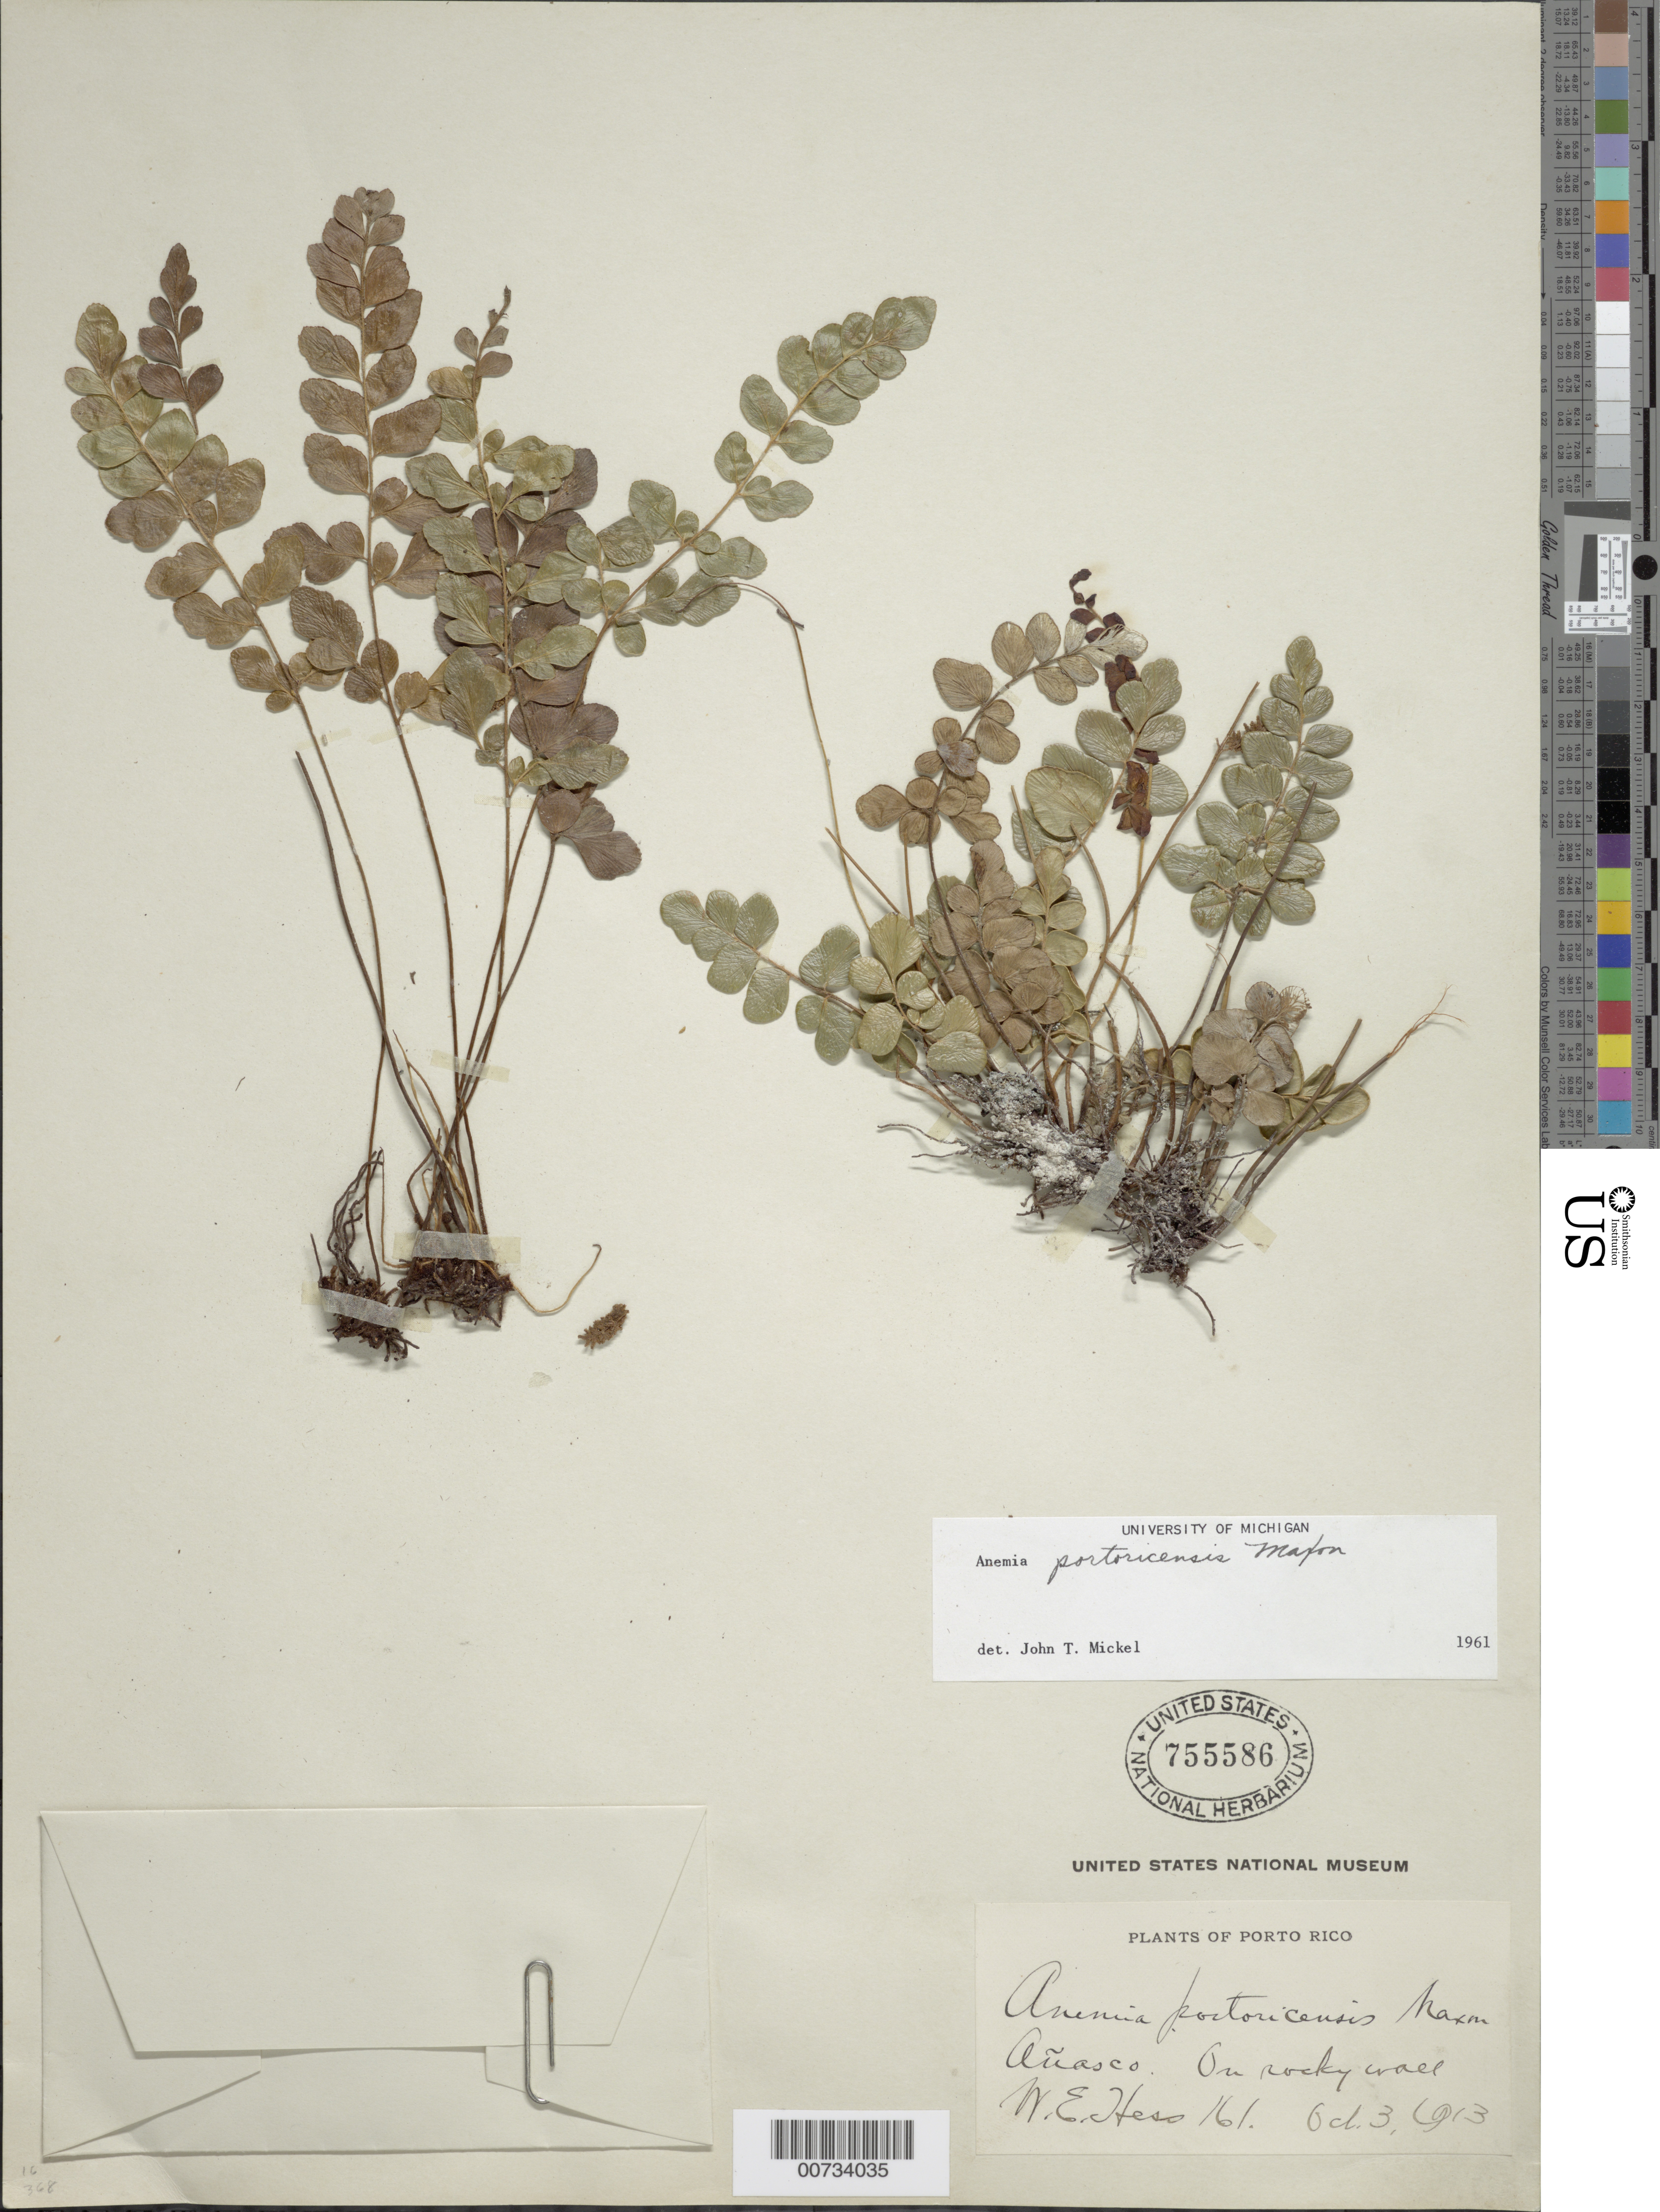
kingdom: Plantae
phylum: Tracheophyta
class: Polypodiopsida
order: Schizaeales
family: Anemiaceae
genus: Anemia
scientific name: Anemia portoricensis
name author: Maxon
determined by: Mickel, J. T., (NY), New York Botanical Garden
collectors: W. Hess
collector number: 161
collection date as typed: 03 Oct 1913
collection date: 1913-10-03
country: Puerto Rico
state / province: Añasco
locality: Añasco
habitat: On rocky wall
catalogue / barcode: US 755586